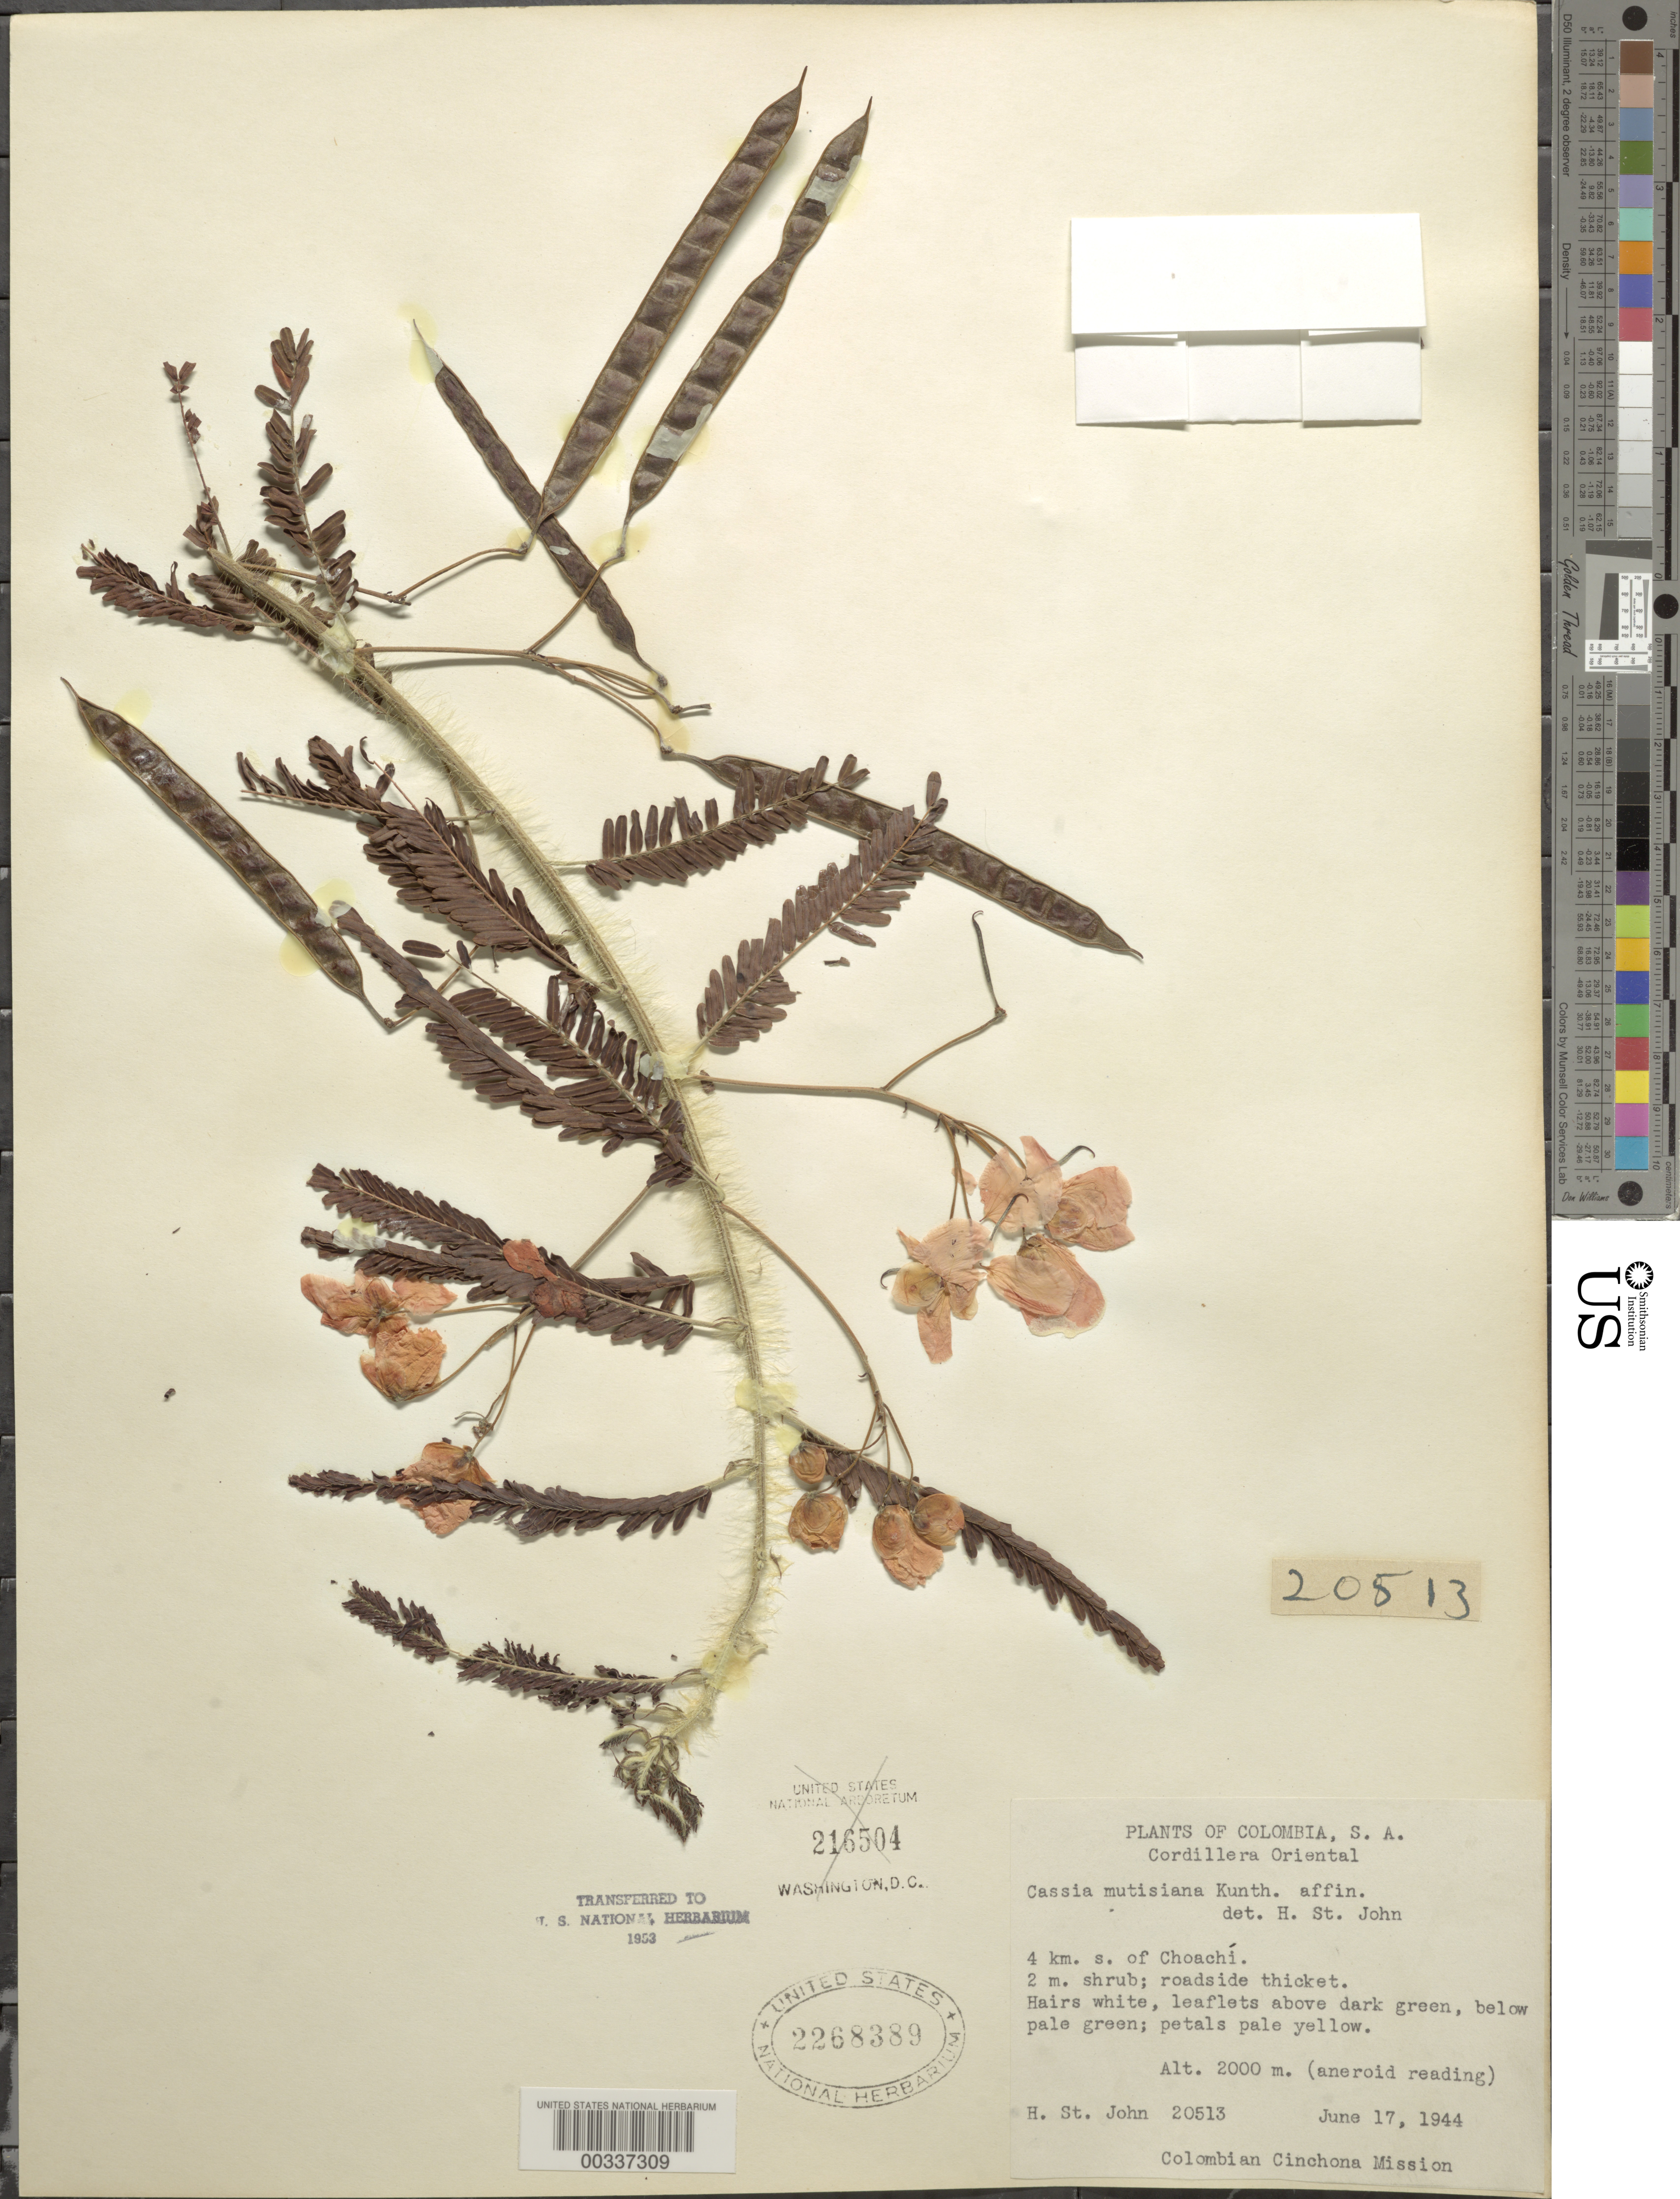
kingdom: Plantae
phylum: Tracheophyta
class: Magnoliopsida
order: Fabales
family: Fabaceae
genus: Senna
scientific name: Senna mutisiana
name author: (Kunth) H.S. Irwin & Barneby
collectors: B. St. John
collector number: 20513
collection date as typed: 17 Jun 1944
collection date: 1944-06-17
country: Colombia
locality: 4 km S of Choachi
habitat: Roadside thicket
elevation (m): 2000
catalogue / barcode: US 2268389